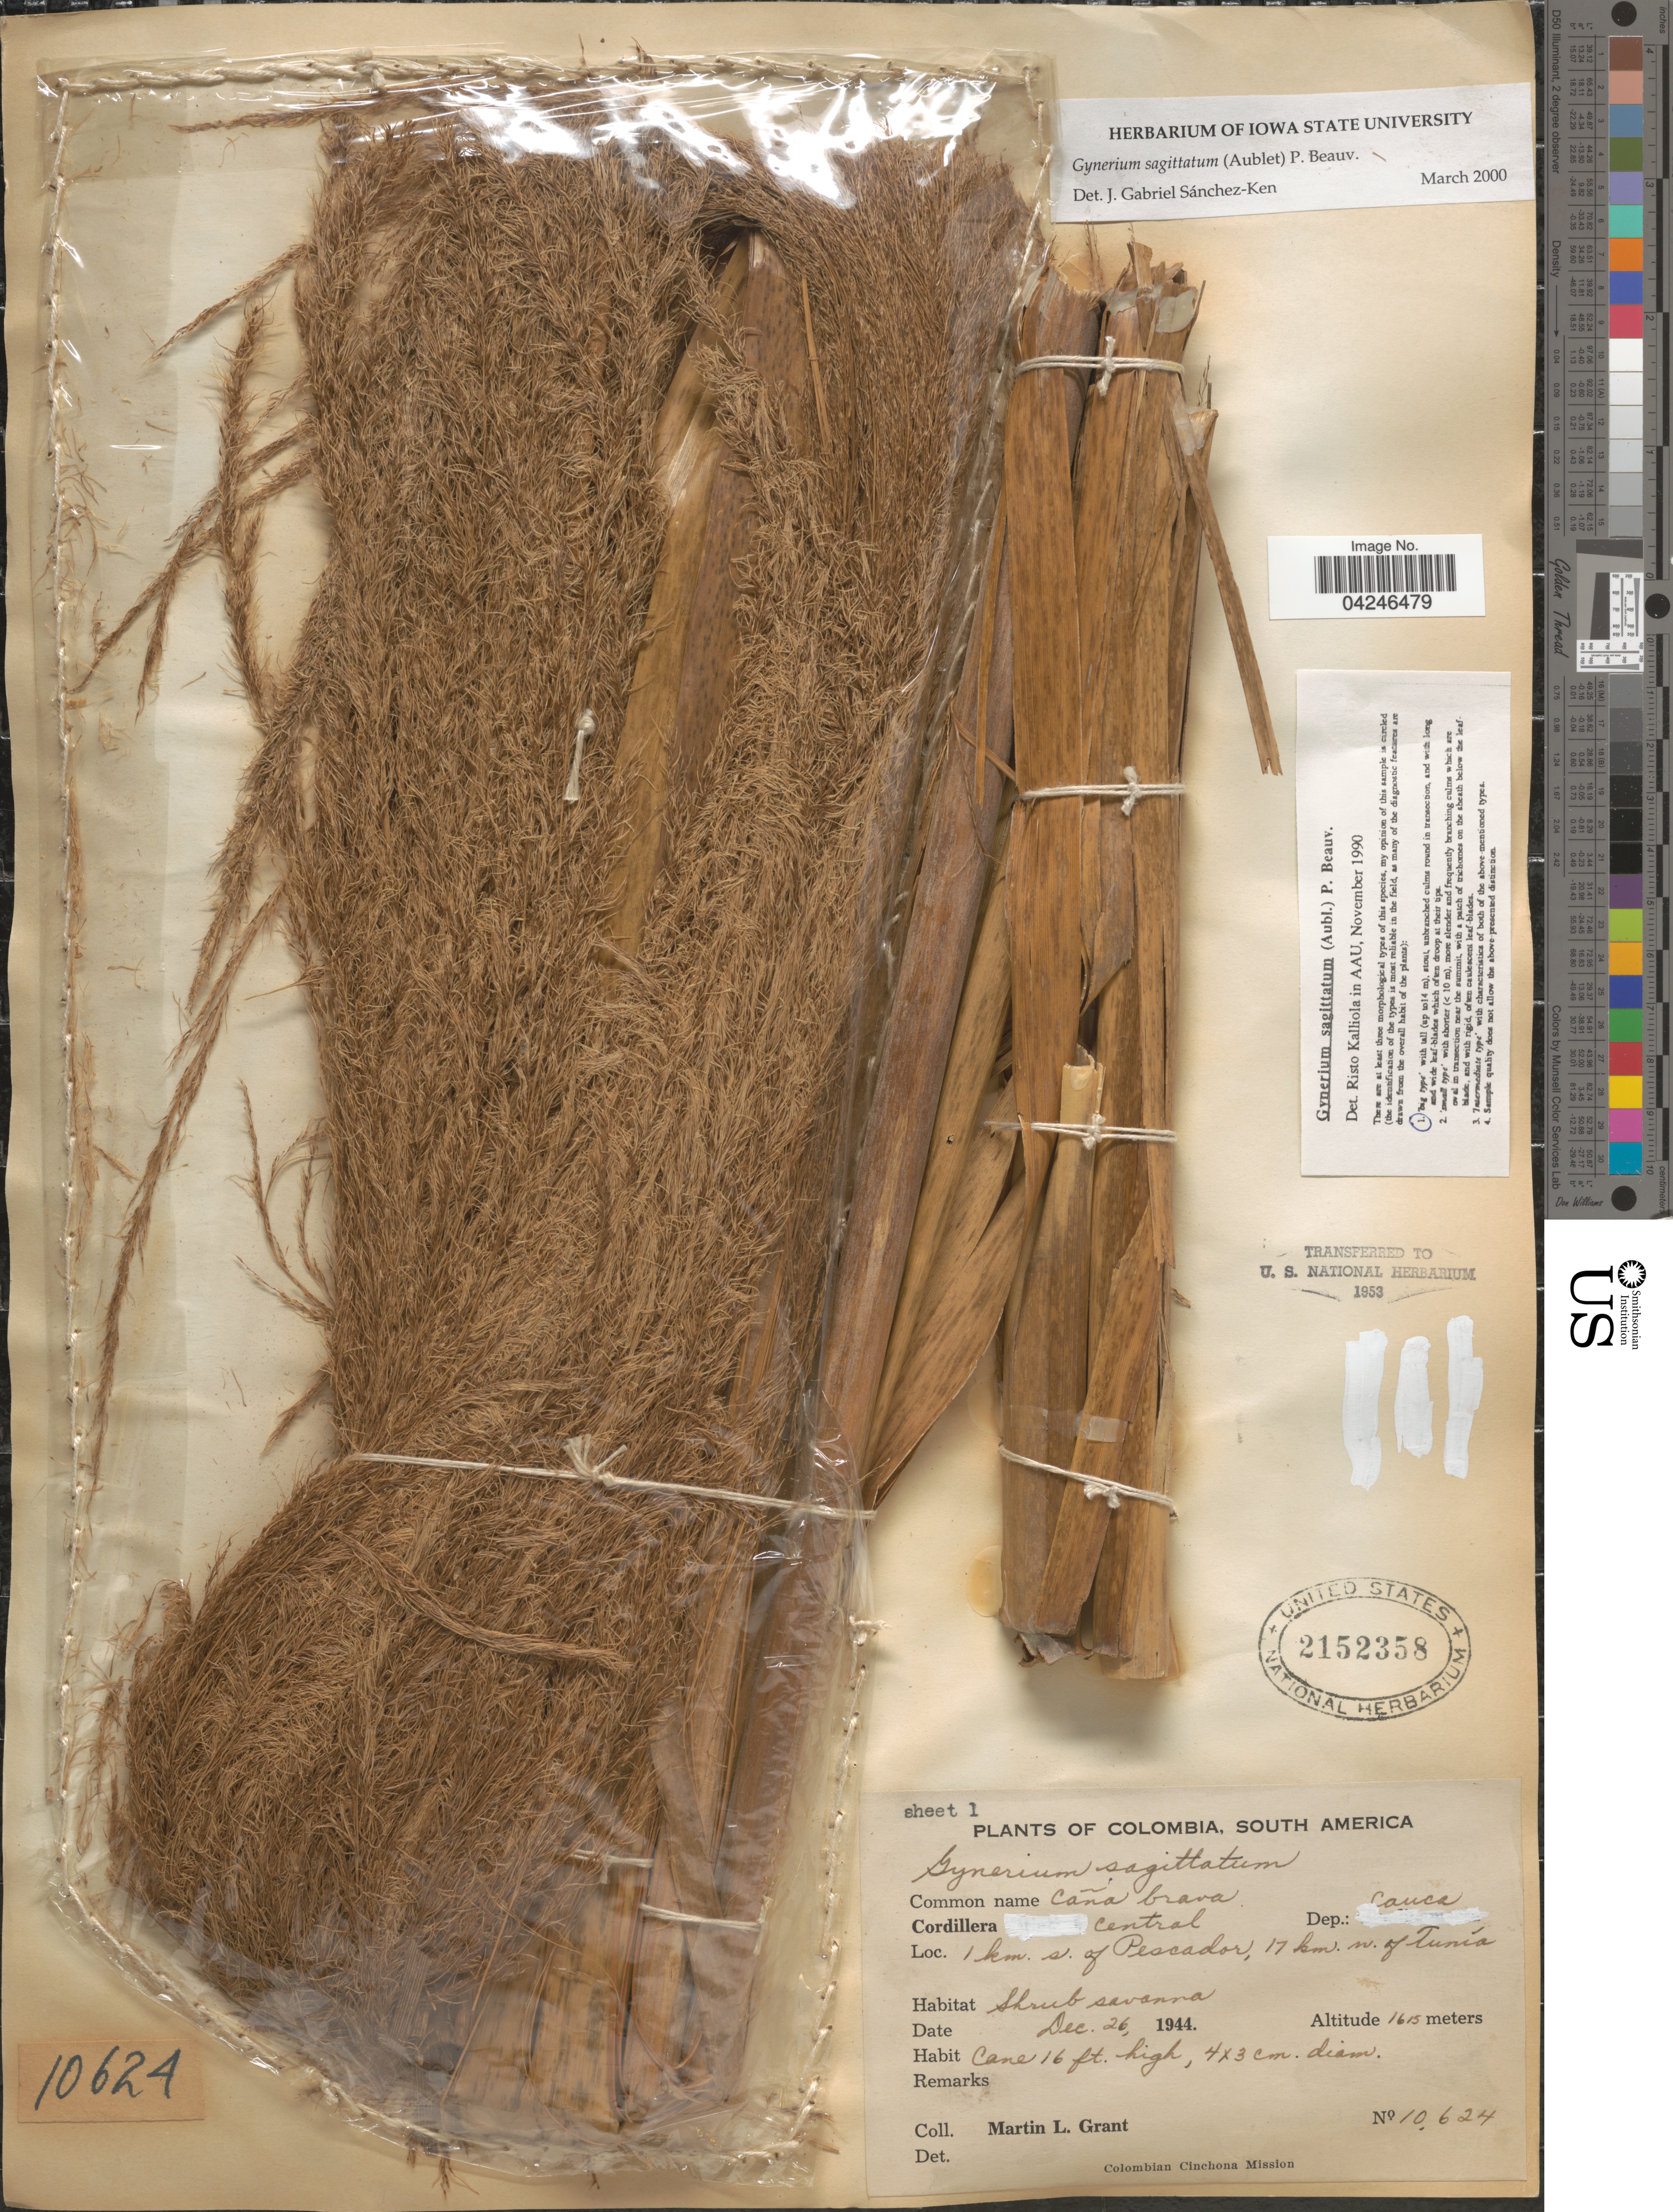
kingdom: Plantae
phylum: Tracheophyta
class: Liliopsida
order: Poales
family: Poaceae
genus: Gynerium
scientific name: Gynerium sagittatum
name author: (Aubl.) P. Beauv.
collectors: M. L. Grant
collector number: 10624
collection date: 1944-12-26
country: Colombia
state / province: Cauca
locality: Cordillera Central. Dep.: Cauca. 1 km. s. of Pescador, 17 km. n. of Tunía. Colombian Cinchona Mission.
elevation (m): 1615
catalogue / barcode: US 2152358